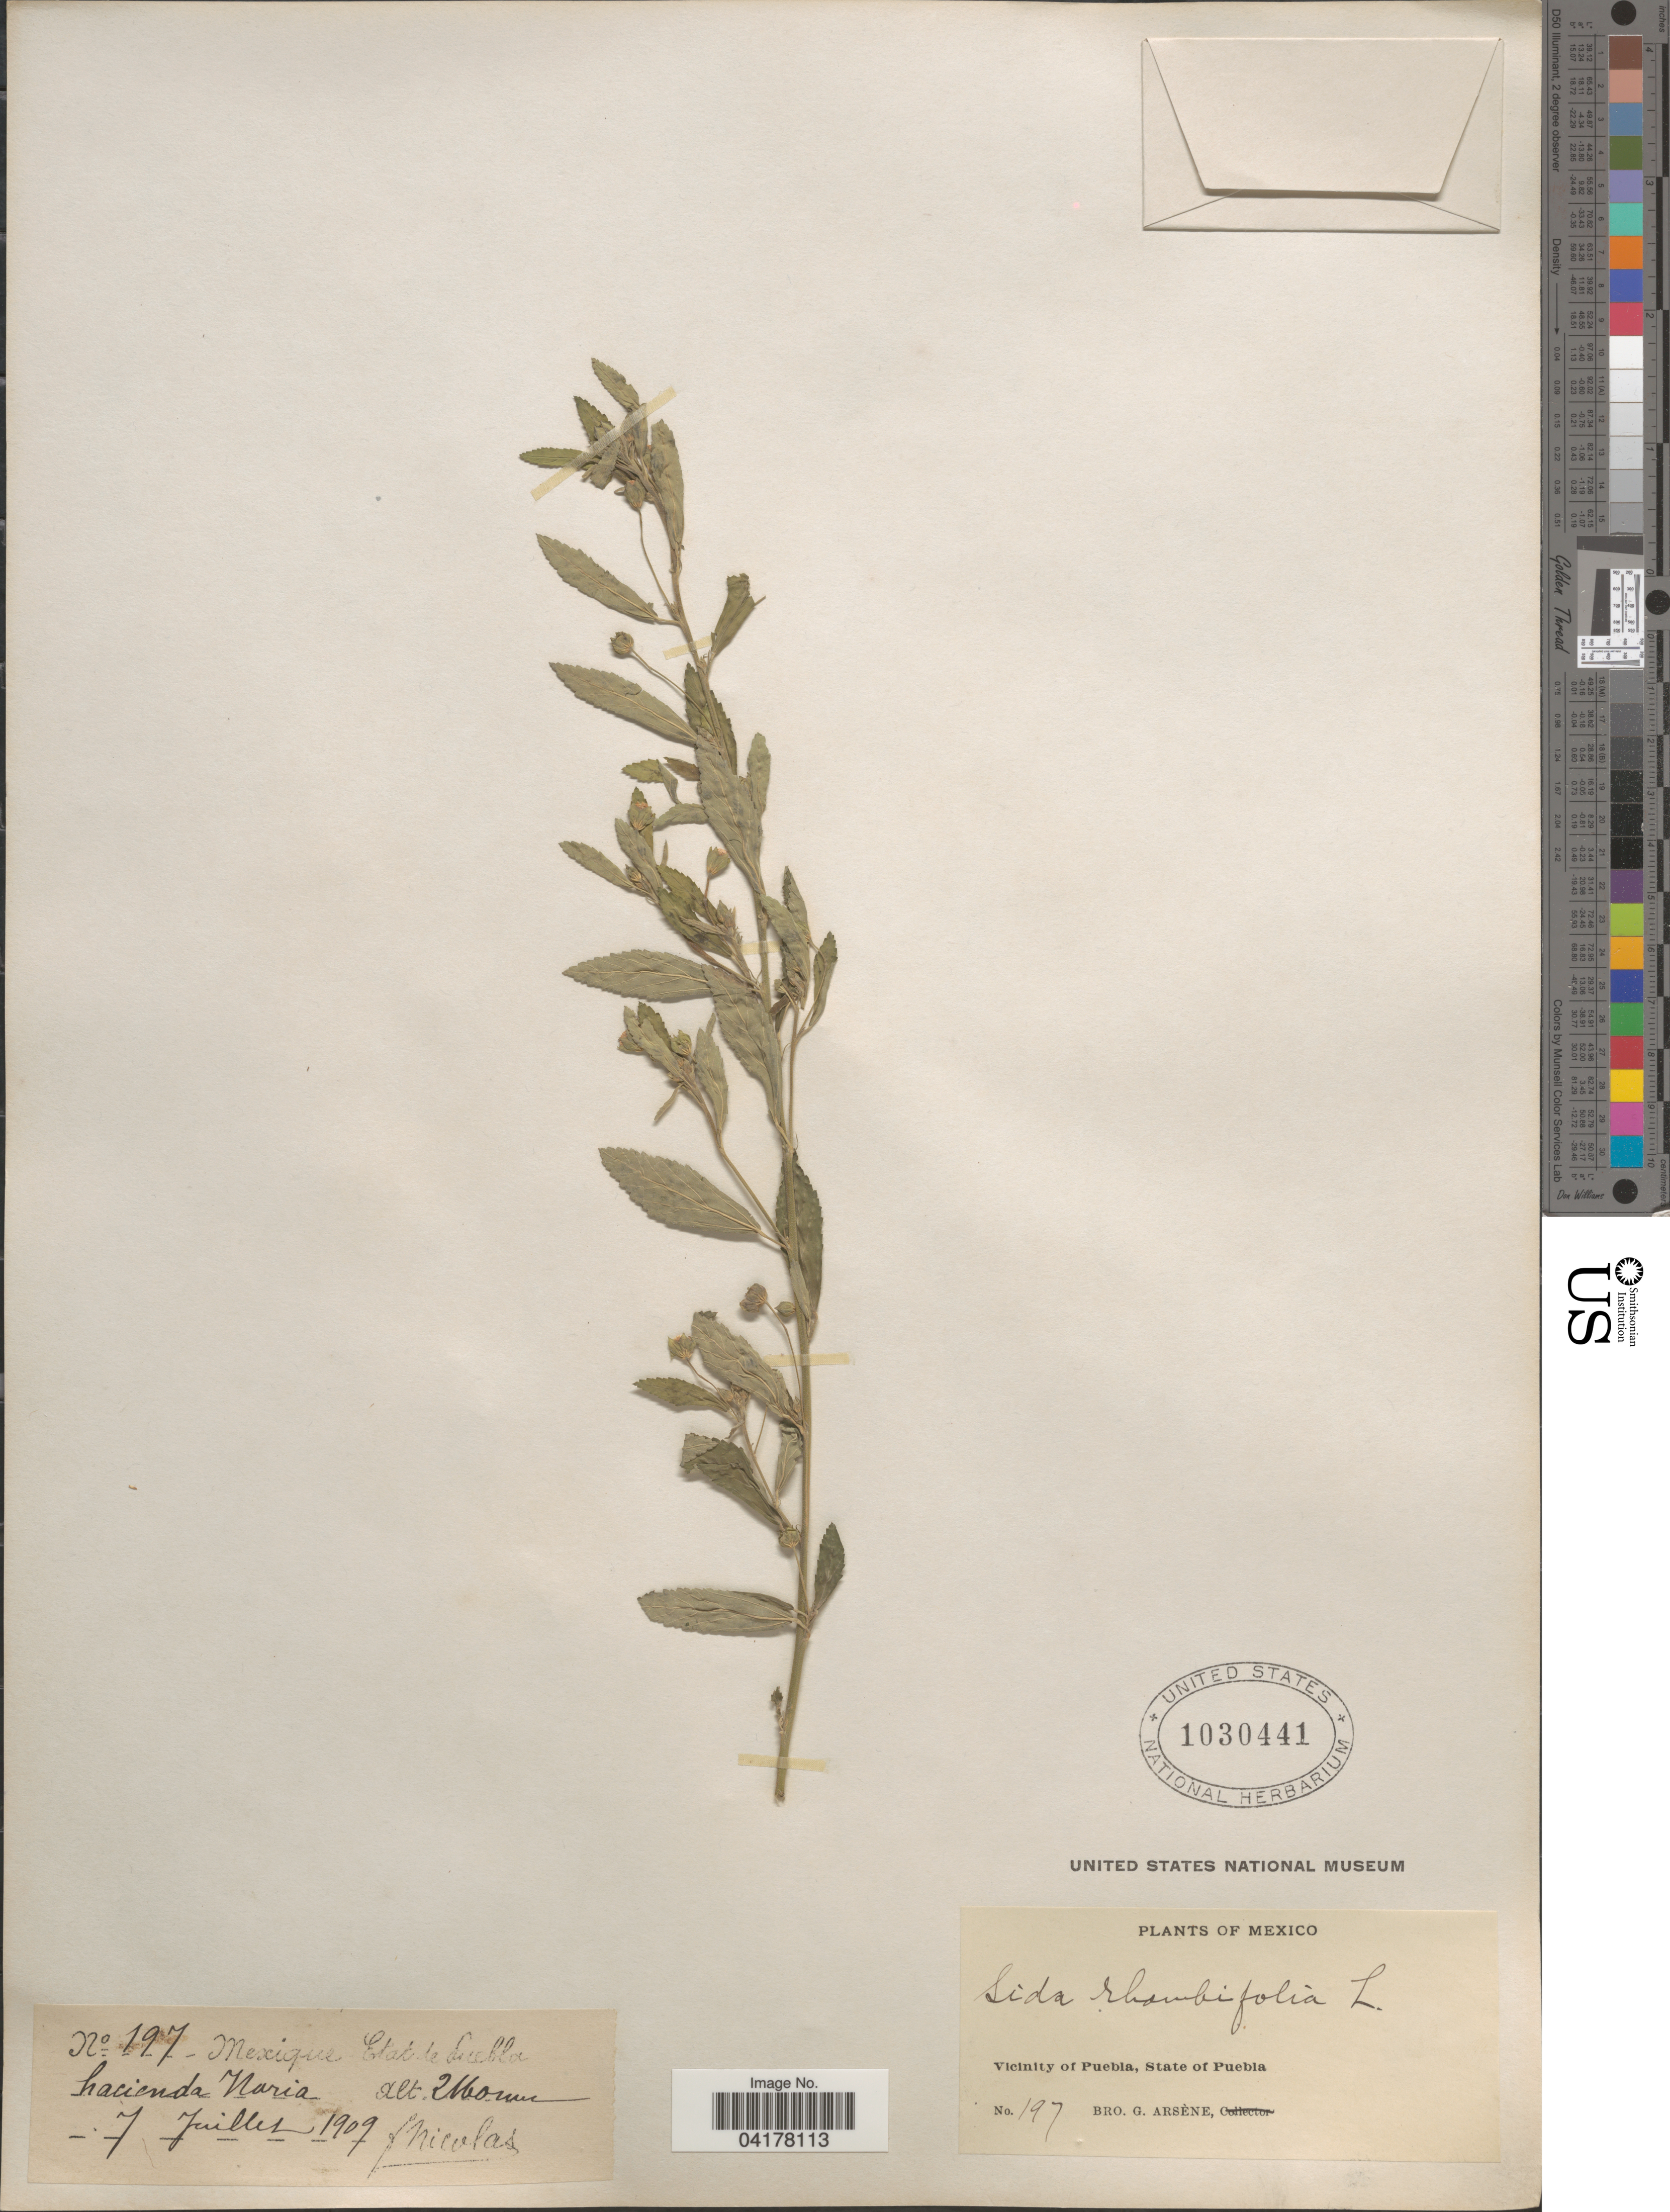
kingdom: Plantae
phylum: Tracheophyta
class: Magnoliopsida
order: Malvales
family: Malvaceae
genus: Sida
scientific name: Sida rhombifolia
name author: L.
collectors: F. Nicolas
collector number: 197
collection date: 1909-07-07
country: Mexico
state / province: Puebla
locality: Vicinity of Puebla. Hacienda Naria.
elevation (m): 2160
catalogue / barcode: US 1030441